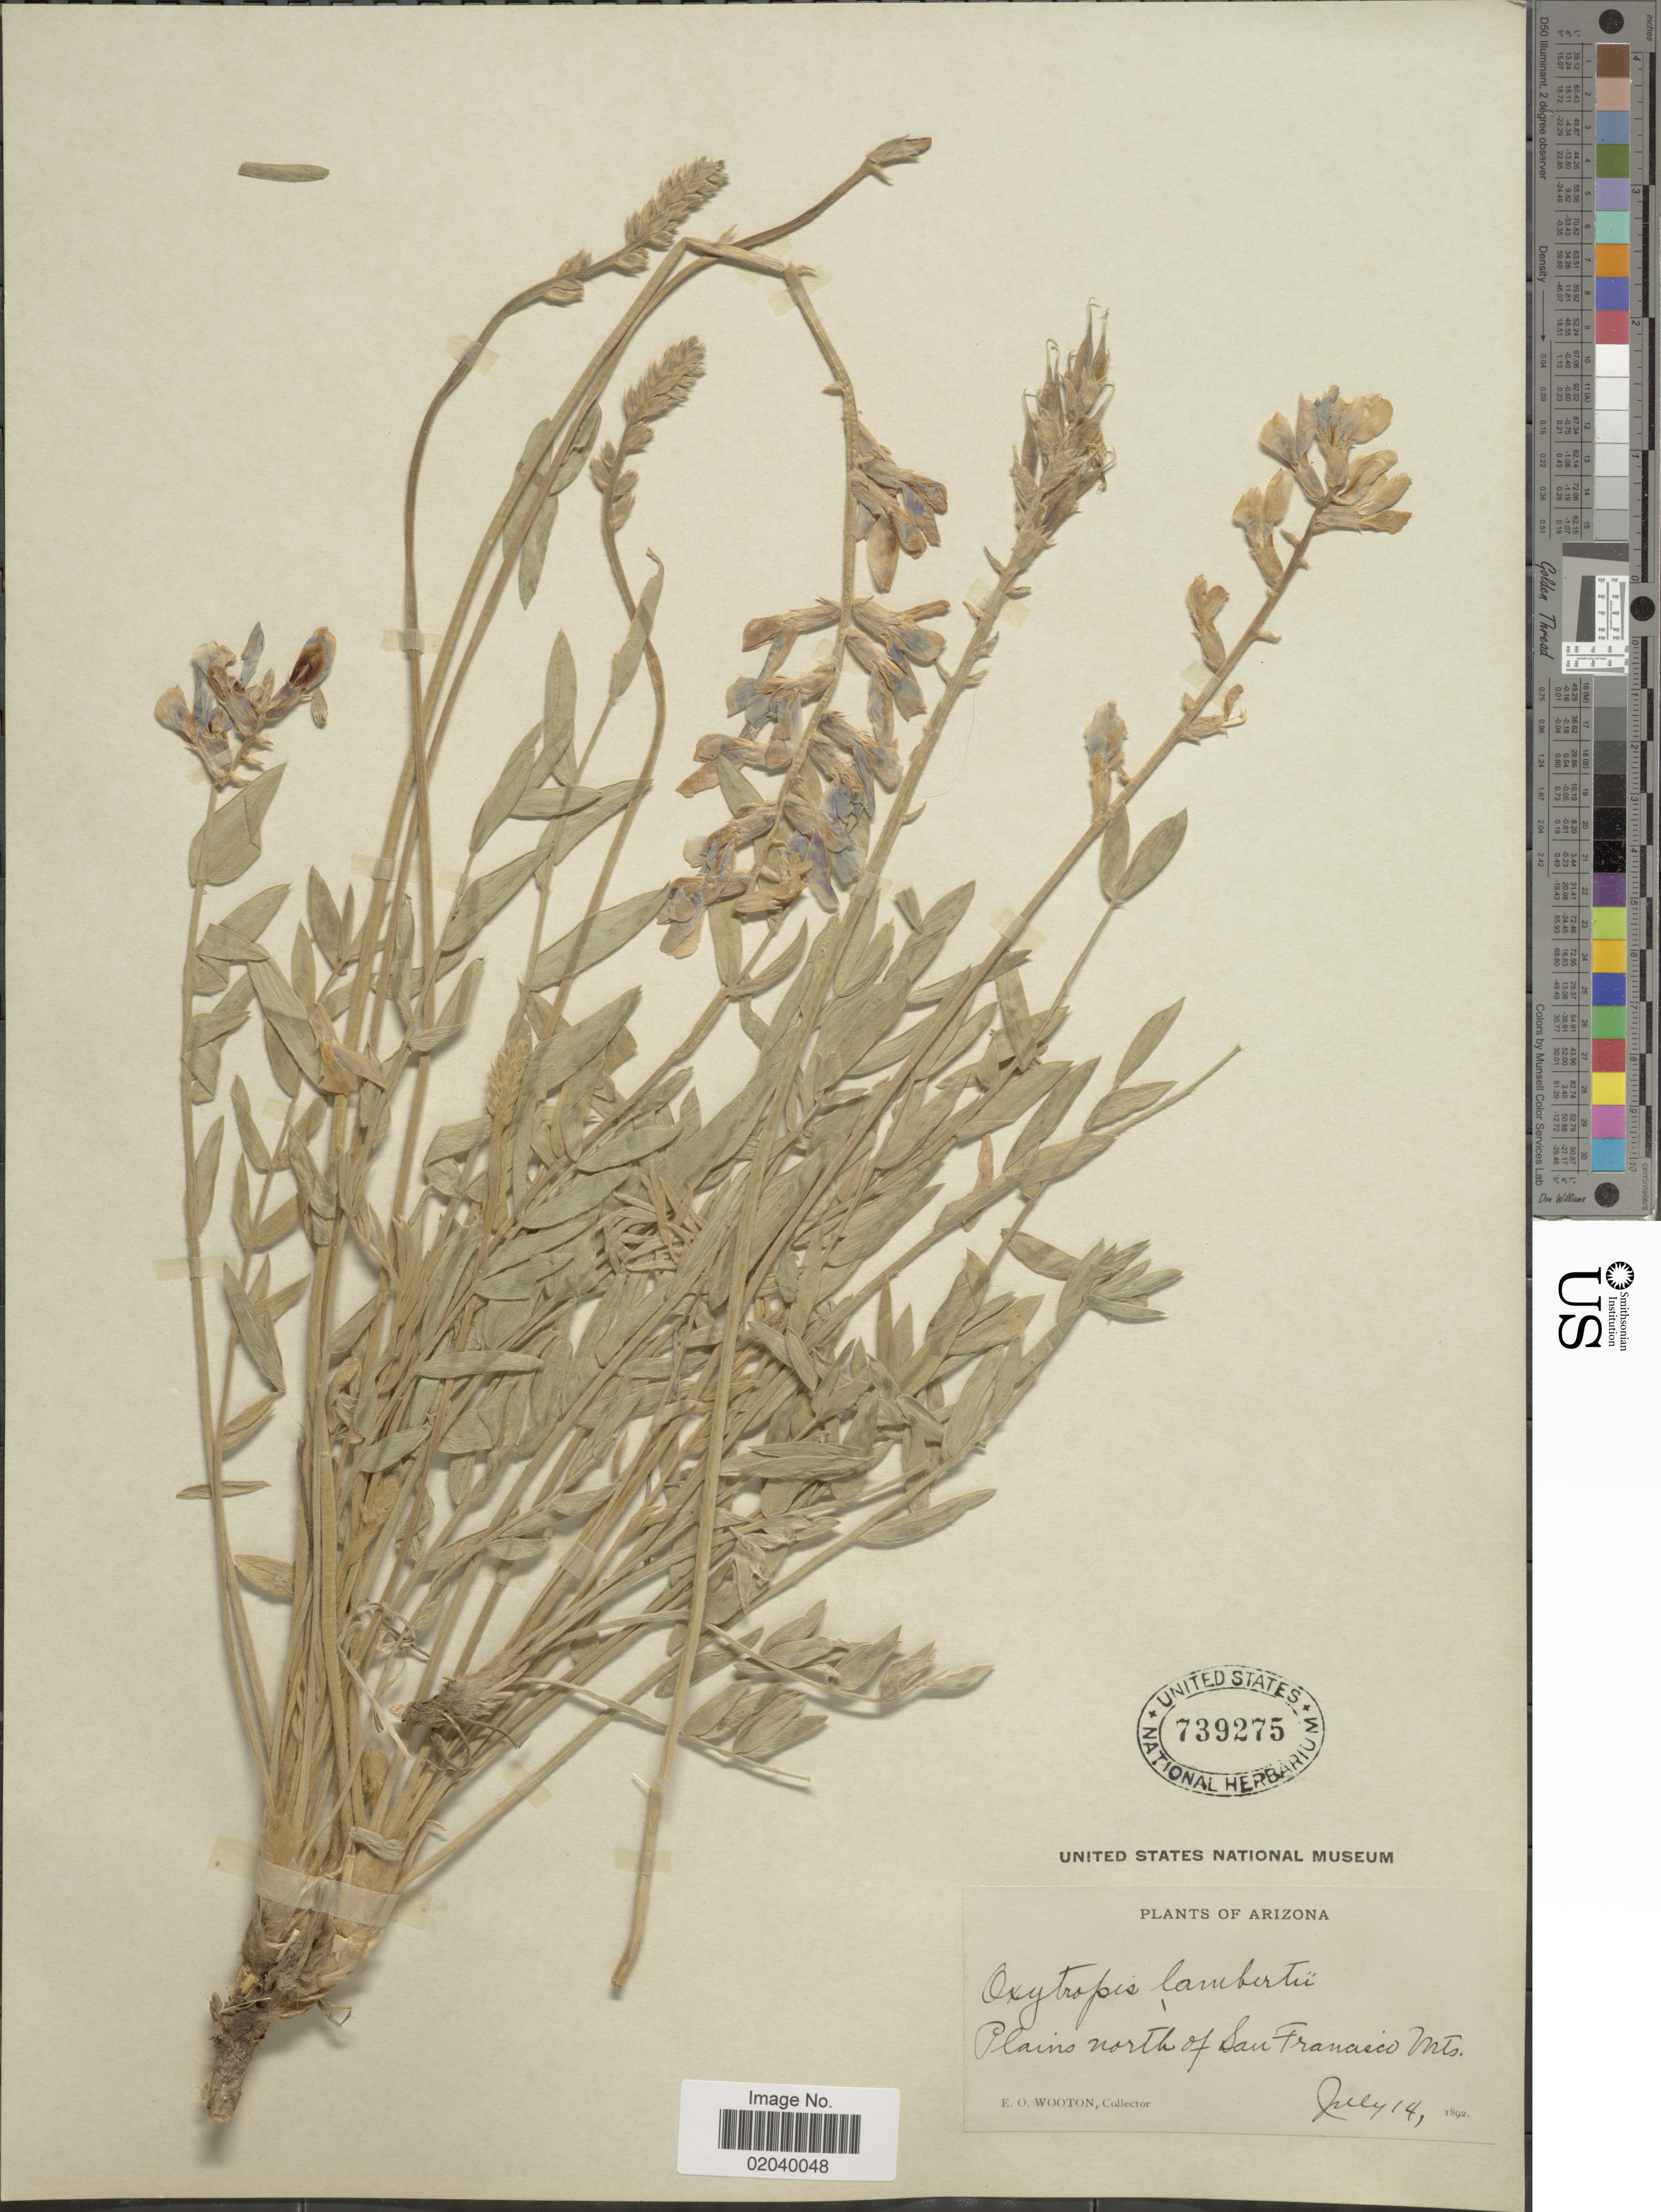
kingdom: Plantae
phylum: Tracheophyta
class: Magnoliopsida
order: Fabales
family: Fabaceae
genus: Oxytropis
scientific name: Oxytropis lambertii var. bigelovii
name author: A. Gray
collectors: E. O. Wooton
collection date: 1892-07-14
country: United States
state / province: Arizona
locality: Plains north of San Francisco Mts.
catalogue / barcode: US 739275